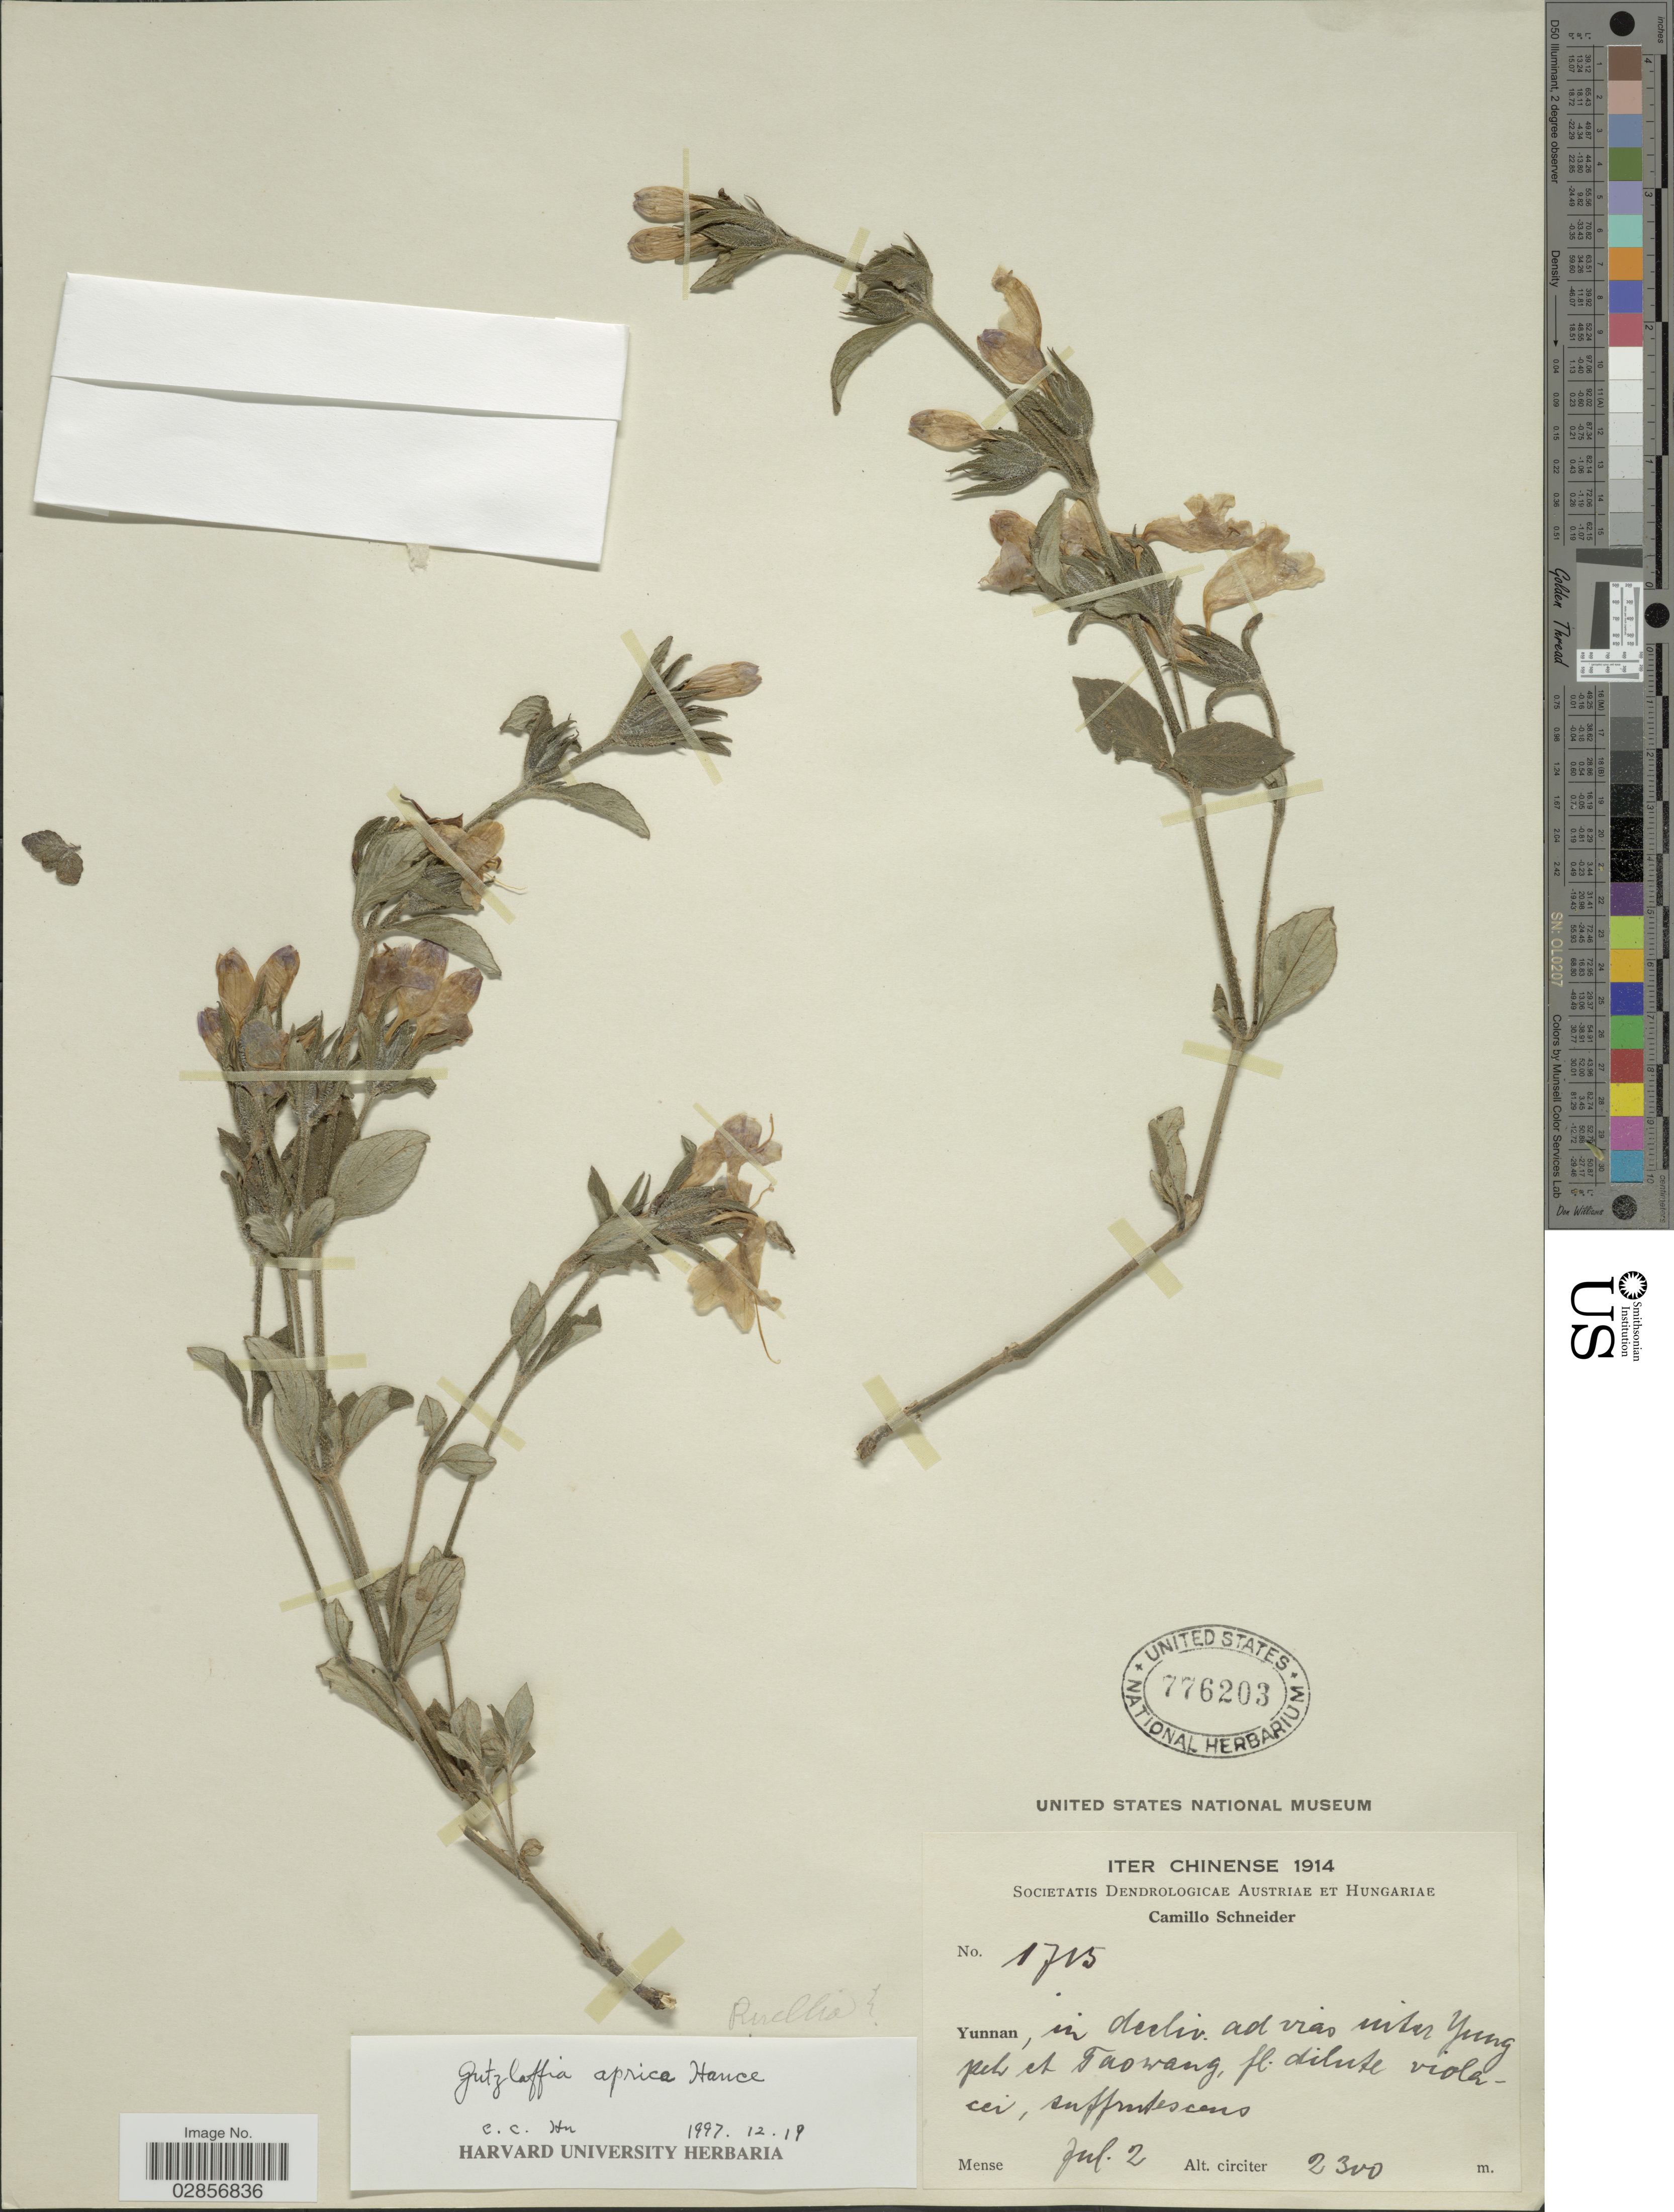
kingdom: Plantae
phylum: Tracheophyta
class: Magnoliopsida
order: Lamiales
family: Acanthaceae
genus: Gutzlaffia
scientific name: Gutzlaffia aprica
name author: Hance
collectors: C. K. Schneider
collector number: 1715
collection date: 1914-07-02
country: China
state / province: Yunnan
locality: Iter Chinense. In decliv. ad vias inter Yung peh et Tao wang.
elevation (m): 2300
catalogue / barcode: US 776203